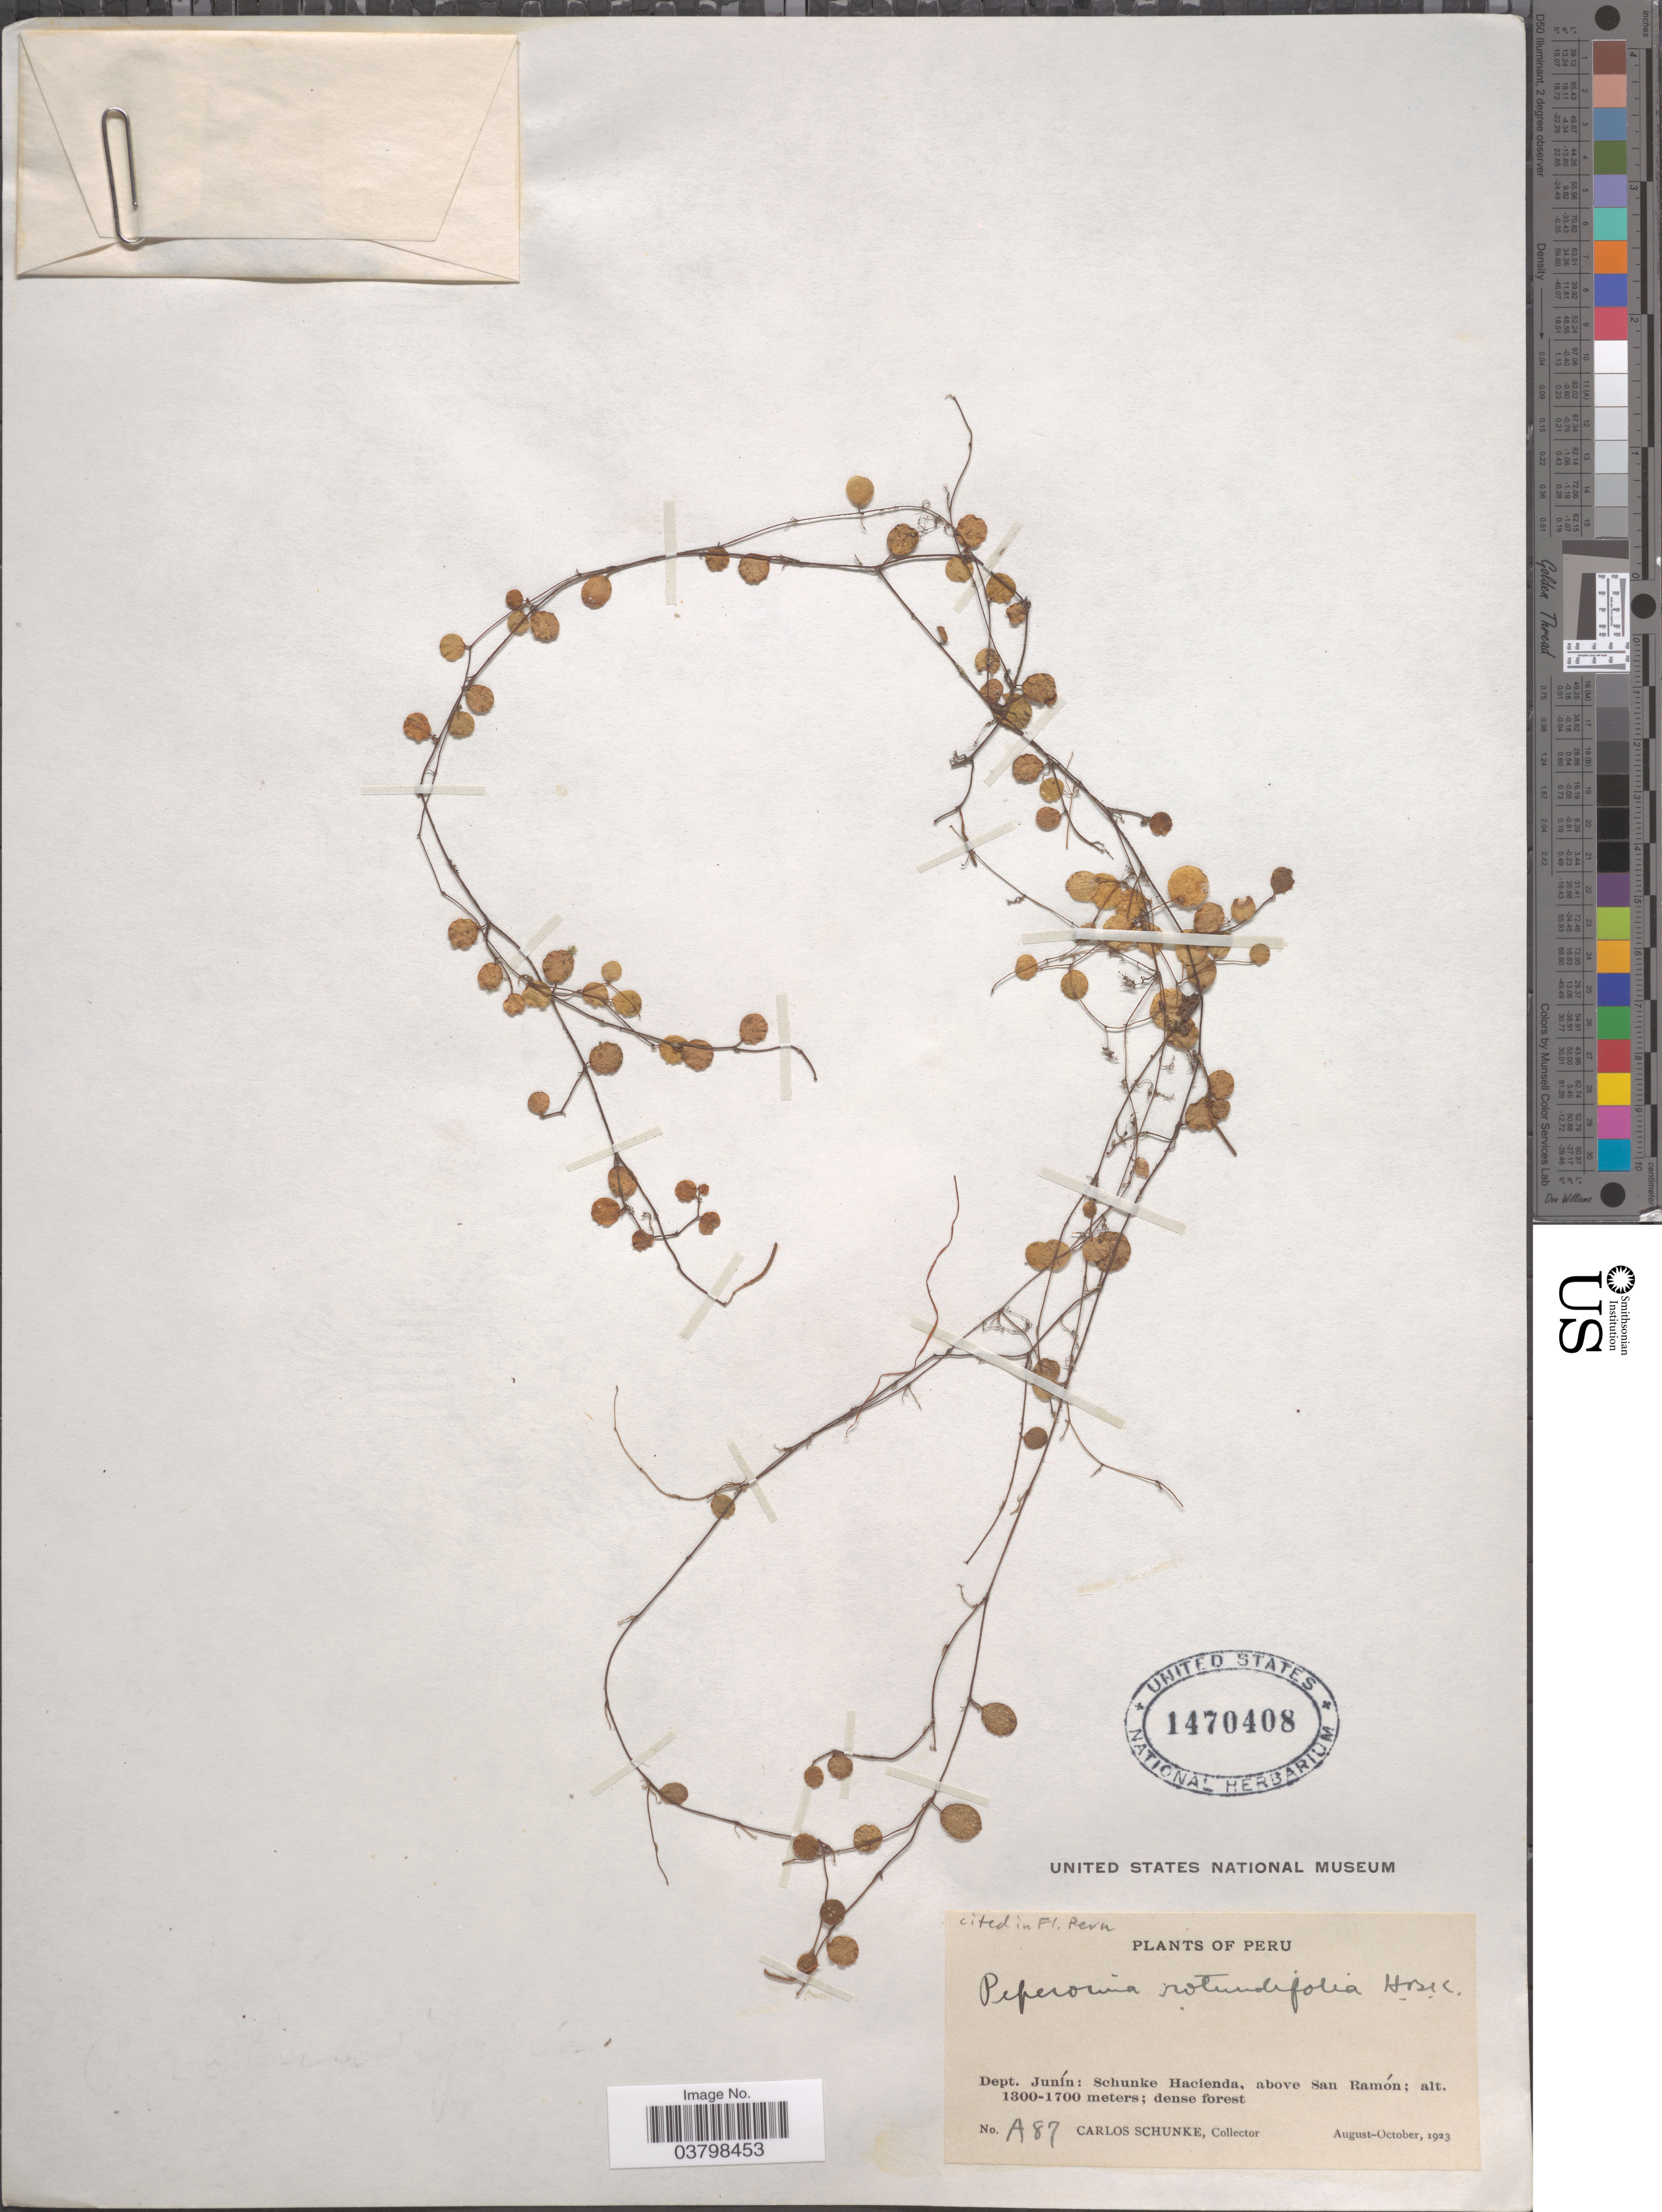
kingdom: Plantae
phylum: Tracheophyta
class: Magnoliopsida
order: Piperales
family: Piperaceae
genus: Peperomia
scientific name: Peperomia rotundifolia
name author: (L.) Kunth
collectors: C. Schunke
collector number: A87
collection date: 1923-08/1923-10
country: Peru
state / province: Junín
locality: Dept. Junín: Schunke Hacienda, above San Ramón.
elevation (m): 1300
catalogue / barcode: US 1470408